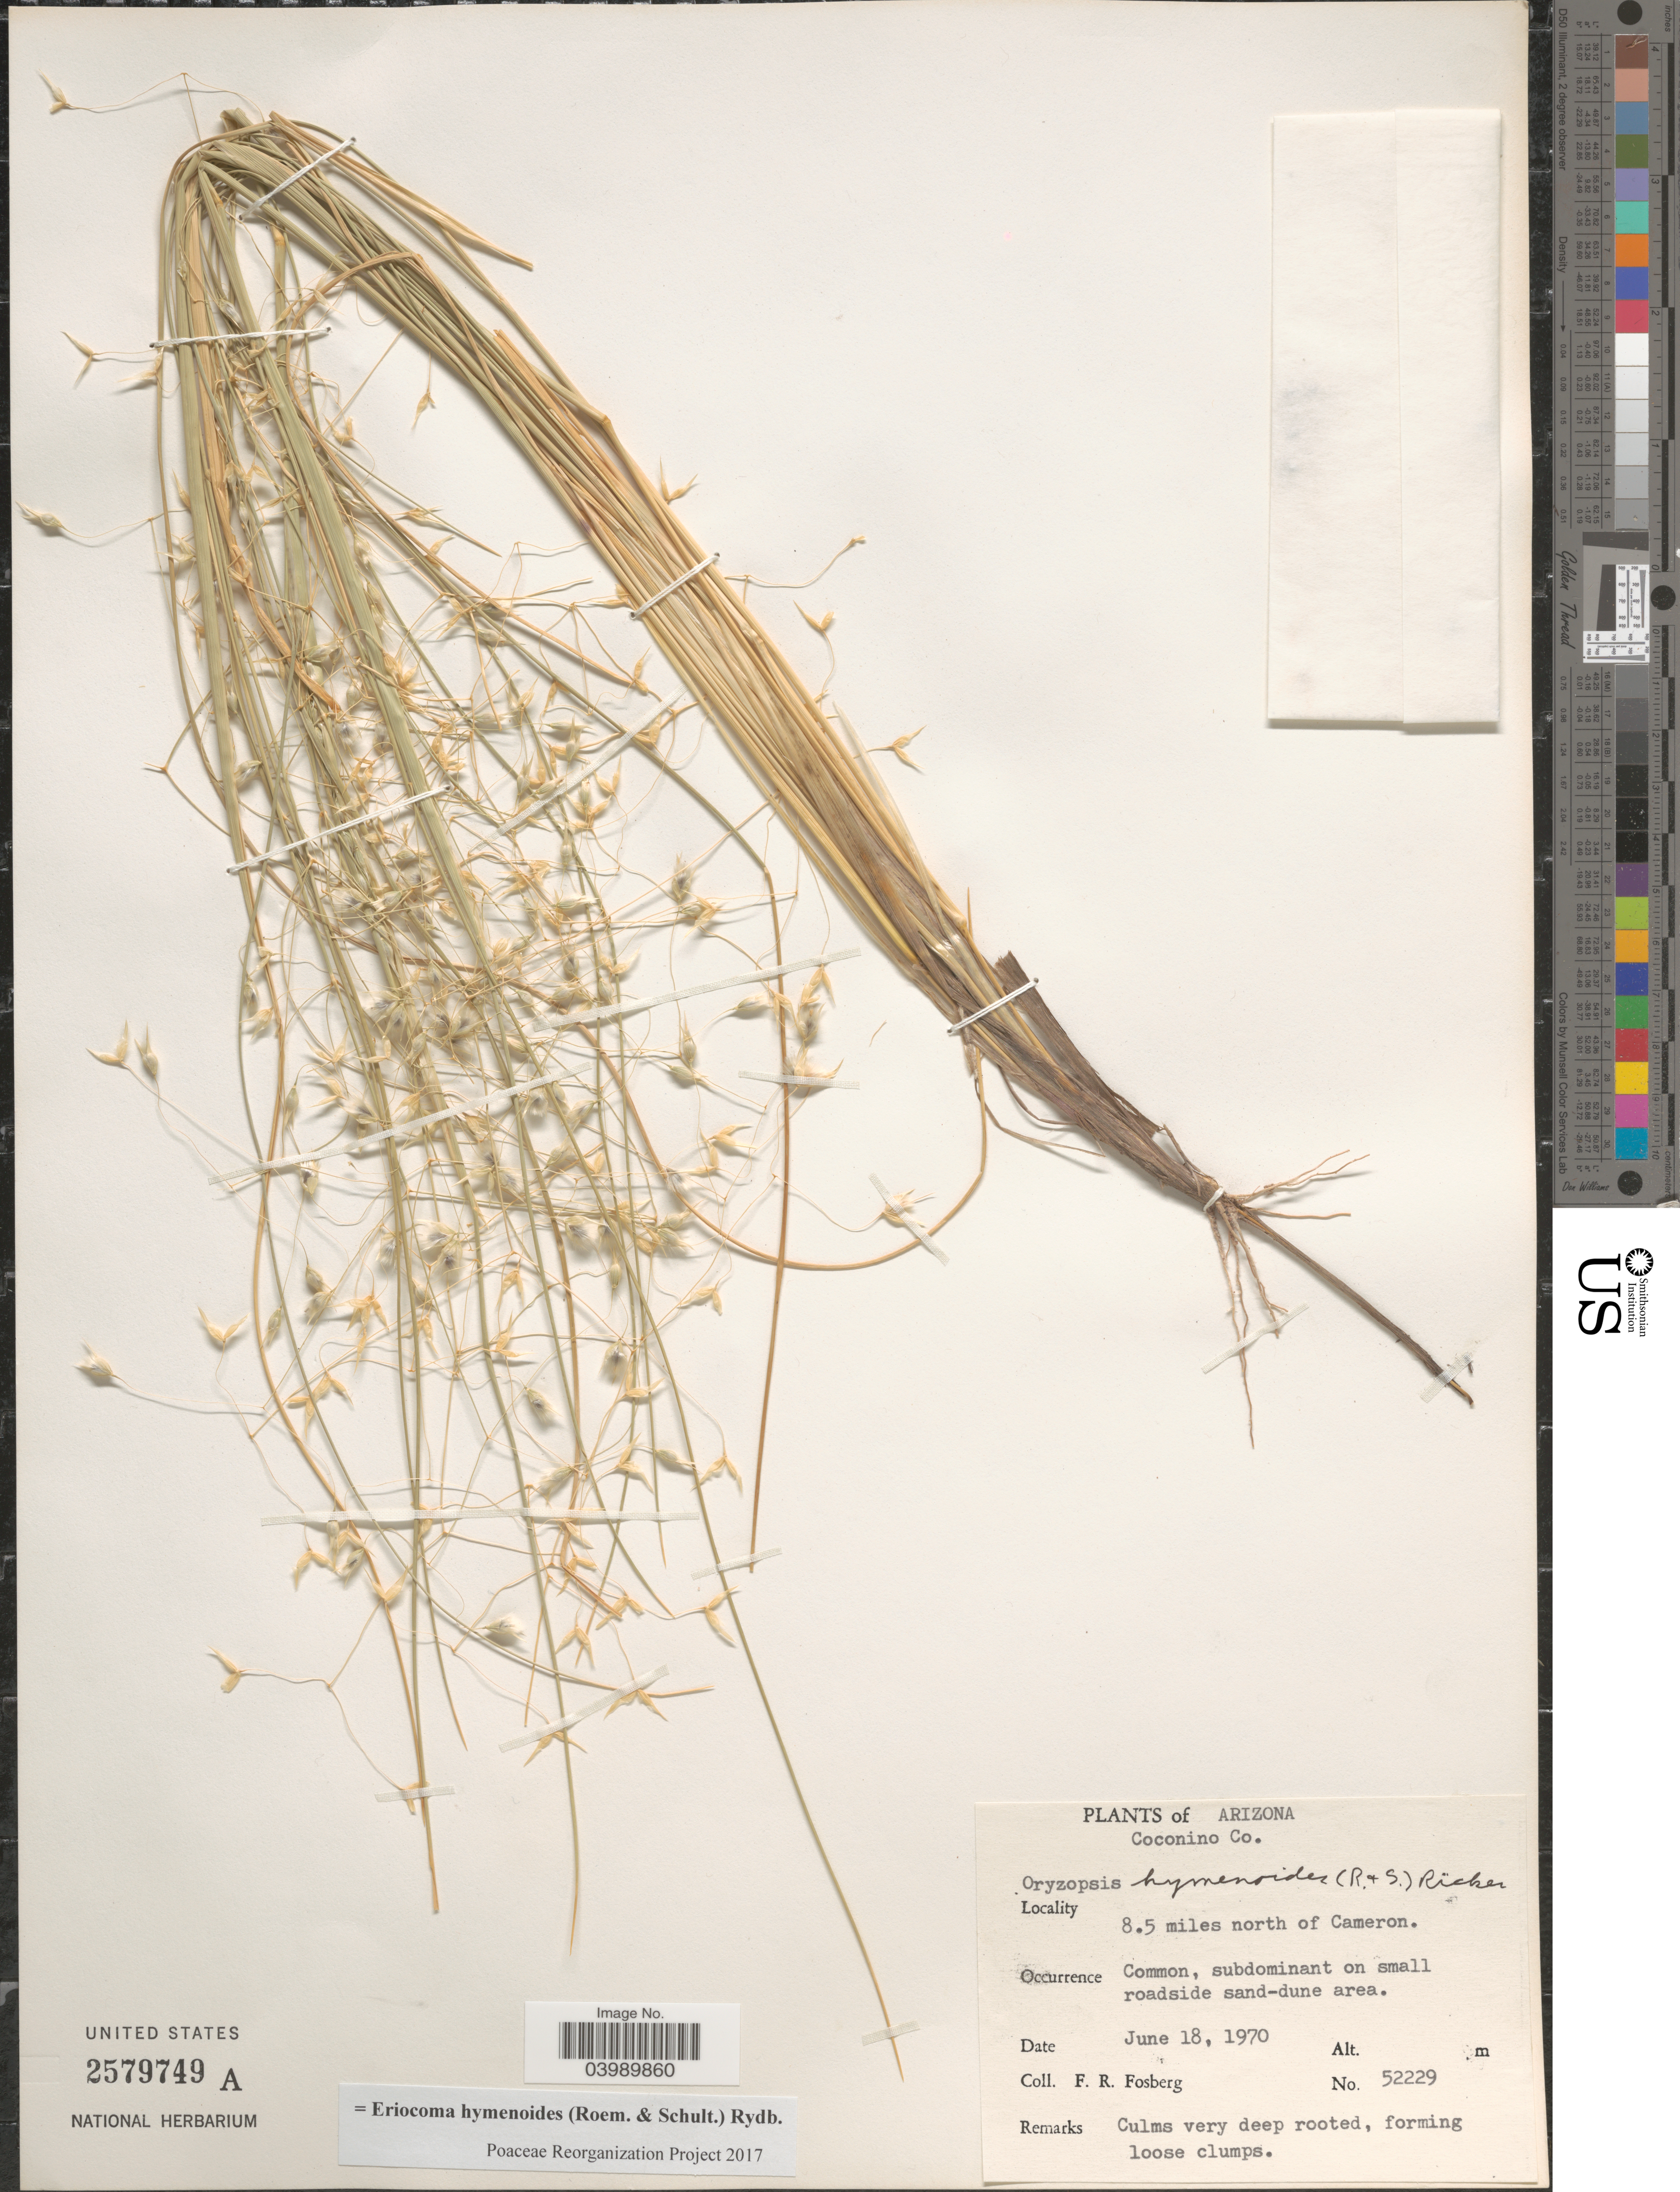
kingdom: Plantae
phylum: Tracheophyta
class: Liliopsida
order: Poales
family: Poaceae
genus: Eriocoma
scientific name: Eriocoma hymenoides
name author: (Roem. & Schult.) Rydb.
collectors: F. R. Fosberg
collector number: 52229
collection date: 1970-06-18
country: United States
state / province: Arizona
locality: Coconino Co. 8.5 miles north of Cameron.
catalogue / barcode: US 2579749A